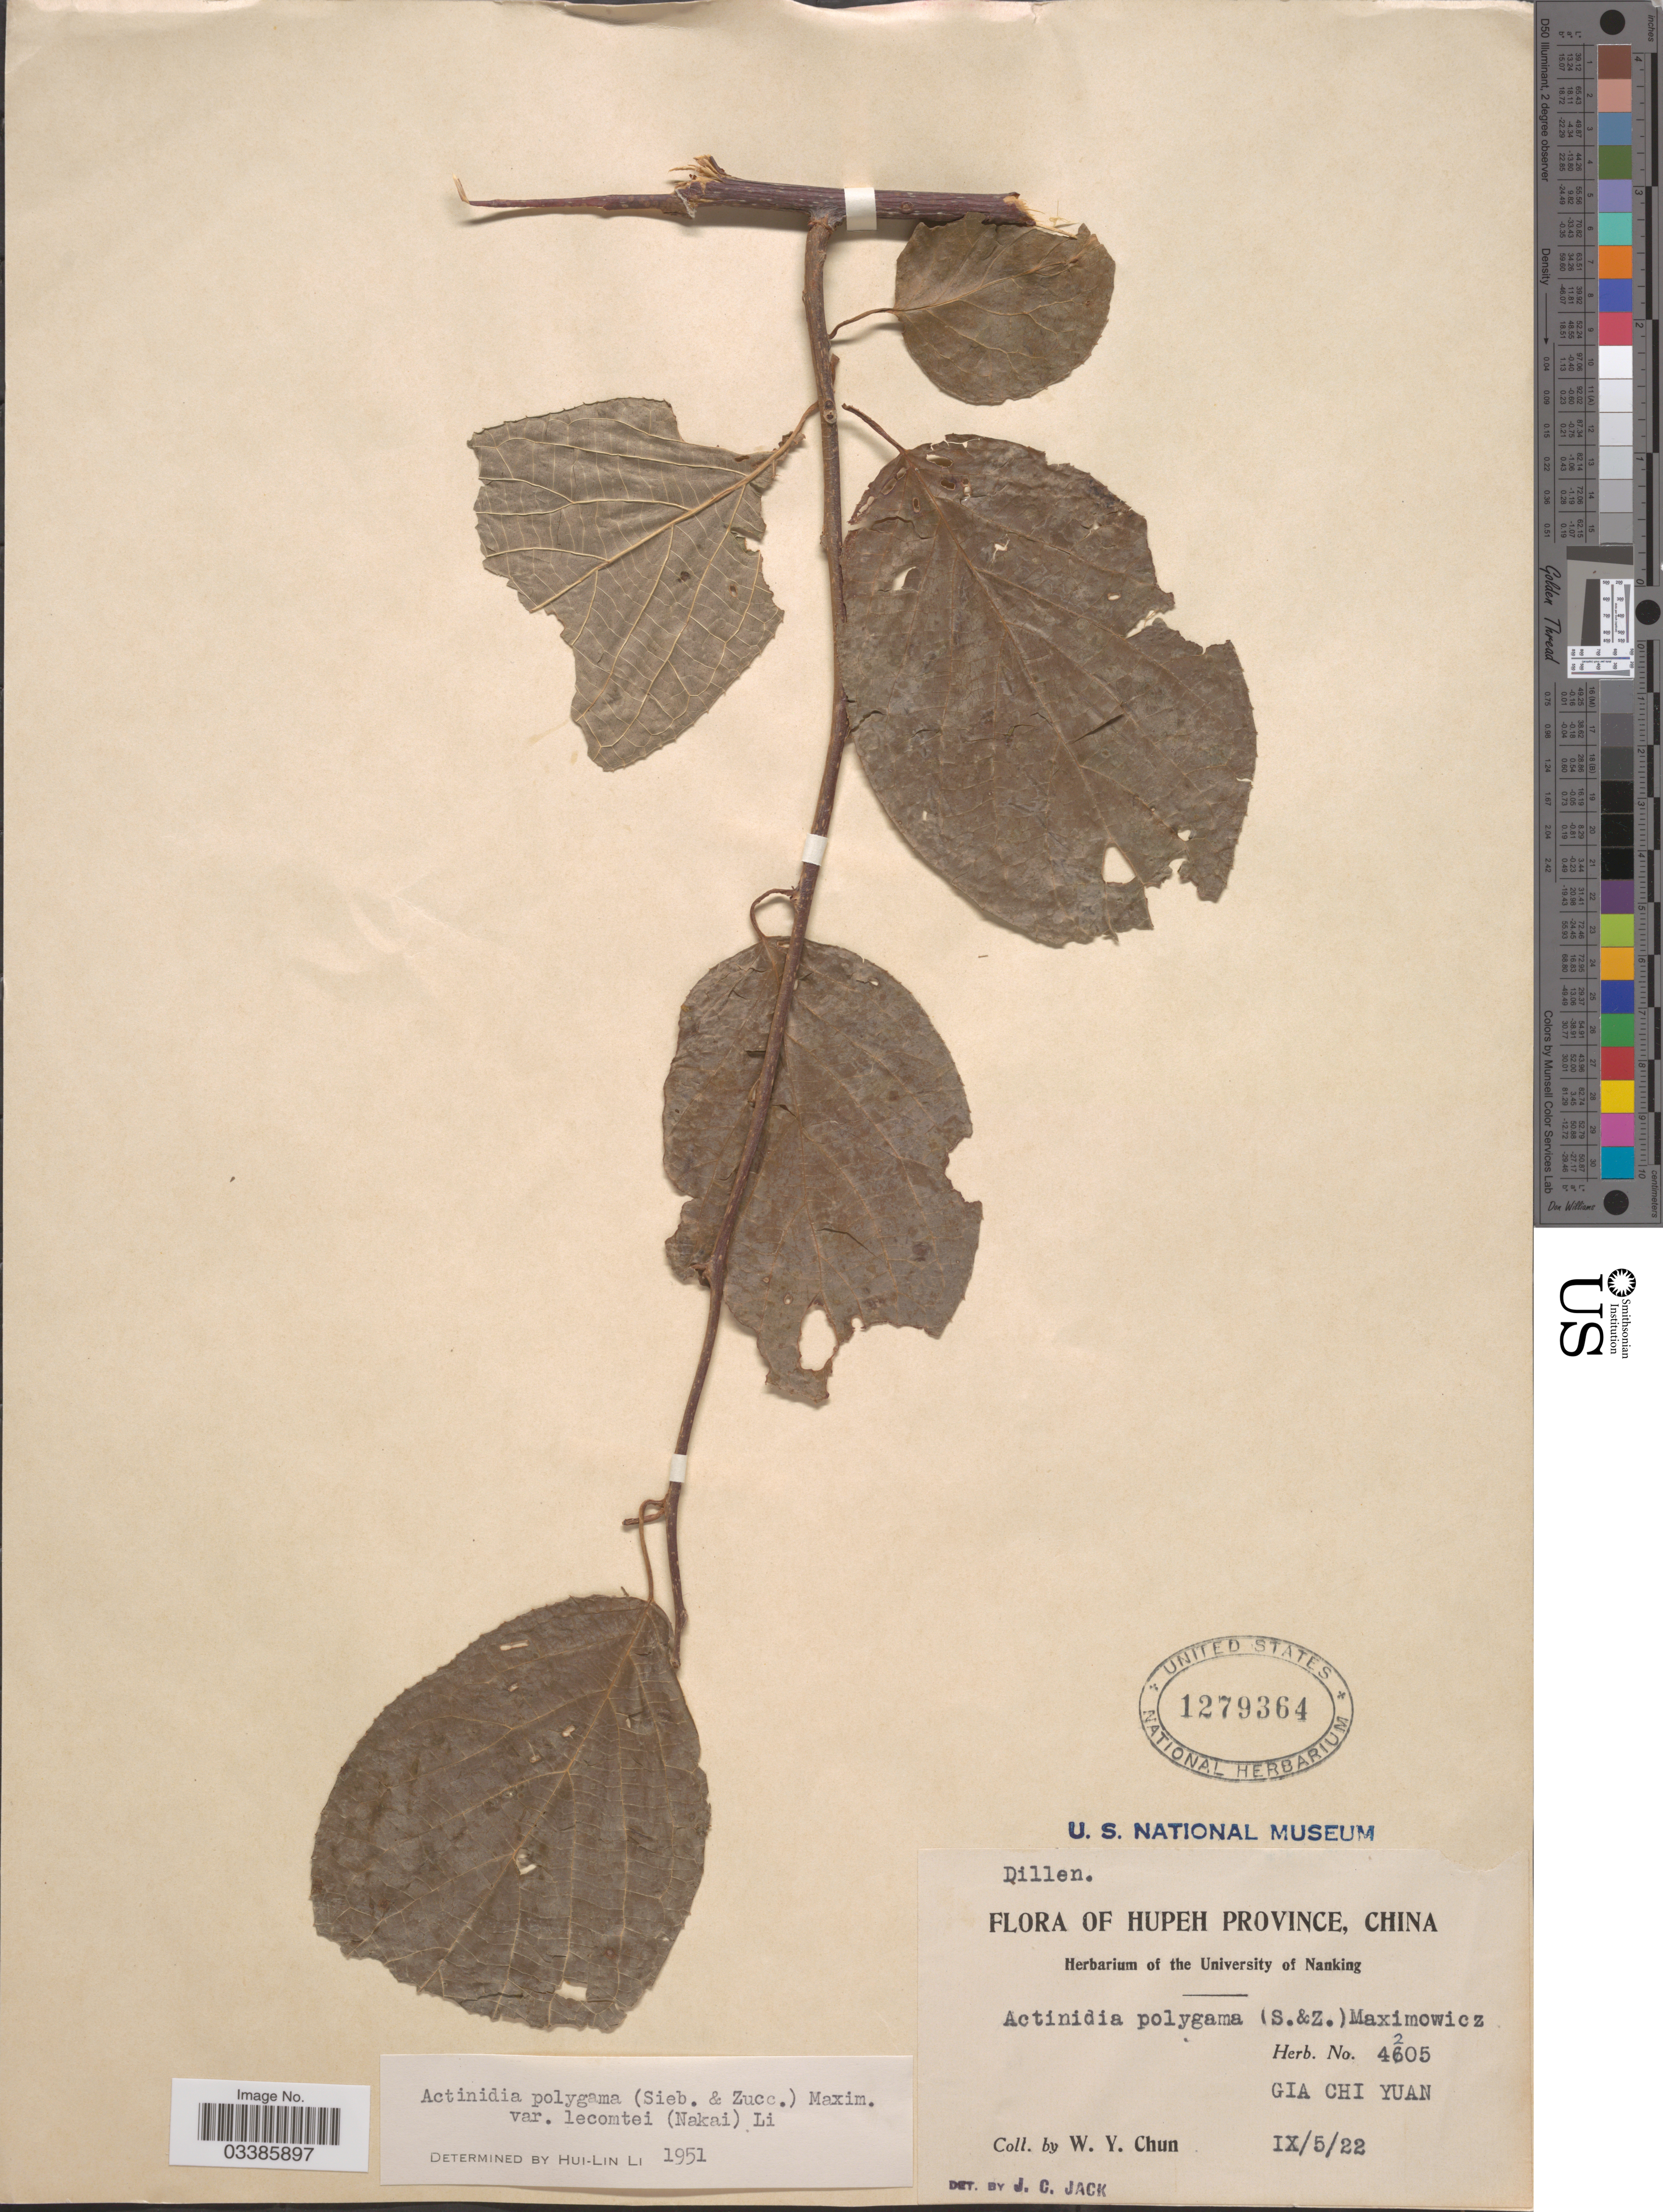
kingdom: Plantae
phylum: Tracheophyta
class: Magnoliopsida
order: Ericales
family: Actinidiaceae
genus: Actinidia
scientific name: Actinidia polygama var. lecomtei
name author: (Nakai) H.L. Li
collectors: W. Y. Chun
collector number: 4205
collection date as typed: Transcribed d/m/y: 5/9/22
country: China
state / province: Hubei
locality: Hupeh Province. Gia Chi Yuan.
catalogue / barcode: US 1279364